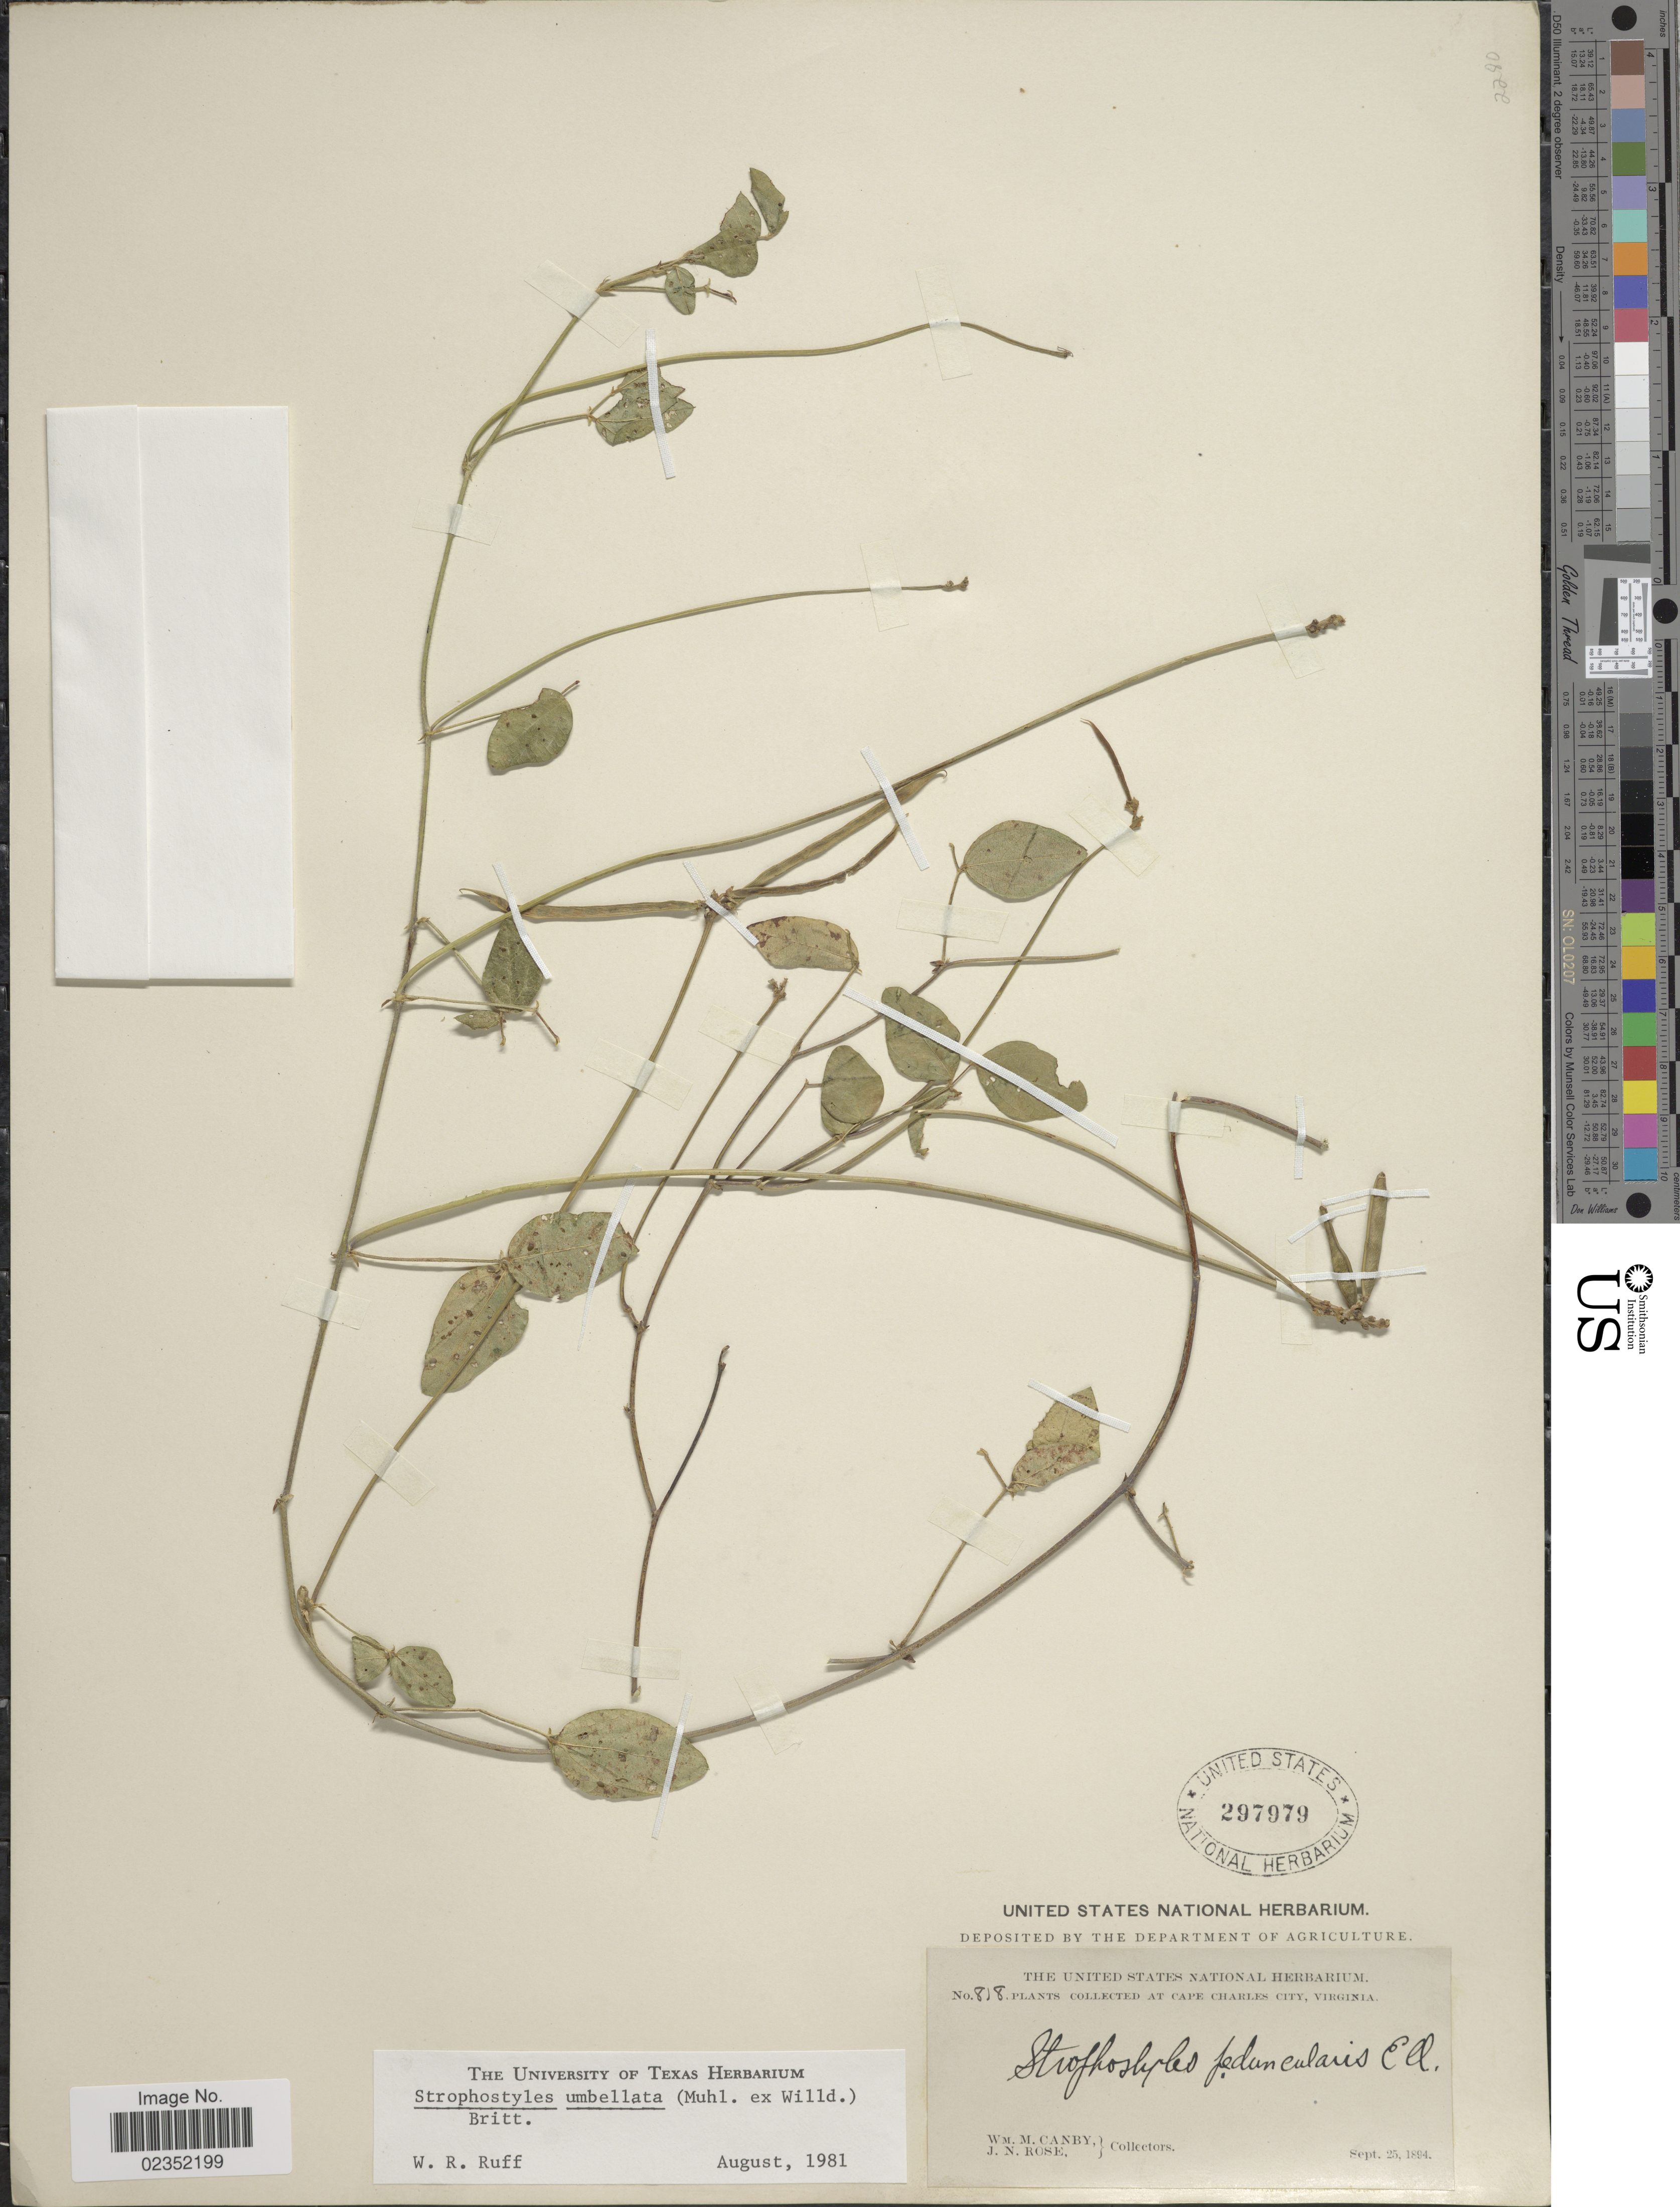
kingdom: Plantae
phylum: Tracheophyta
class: Magnoliopsida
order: Fabales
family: Fabaceae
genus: Strophostyles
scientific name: Strophostyles umbellata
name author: (Muhl. ex Willd.) Britton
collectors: W. M. Canby & J. N. Rose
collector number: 818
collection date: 1894-09-25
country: United States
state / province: Virginia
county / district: Accomack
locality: Cape Charles City, Virginia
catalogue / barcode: US 297979